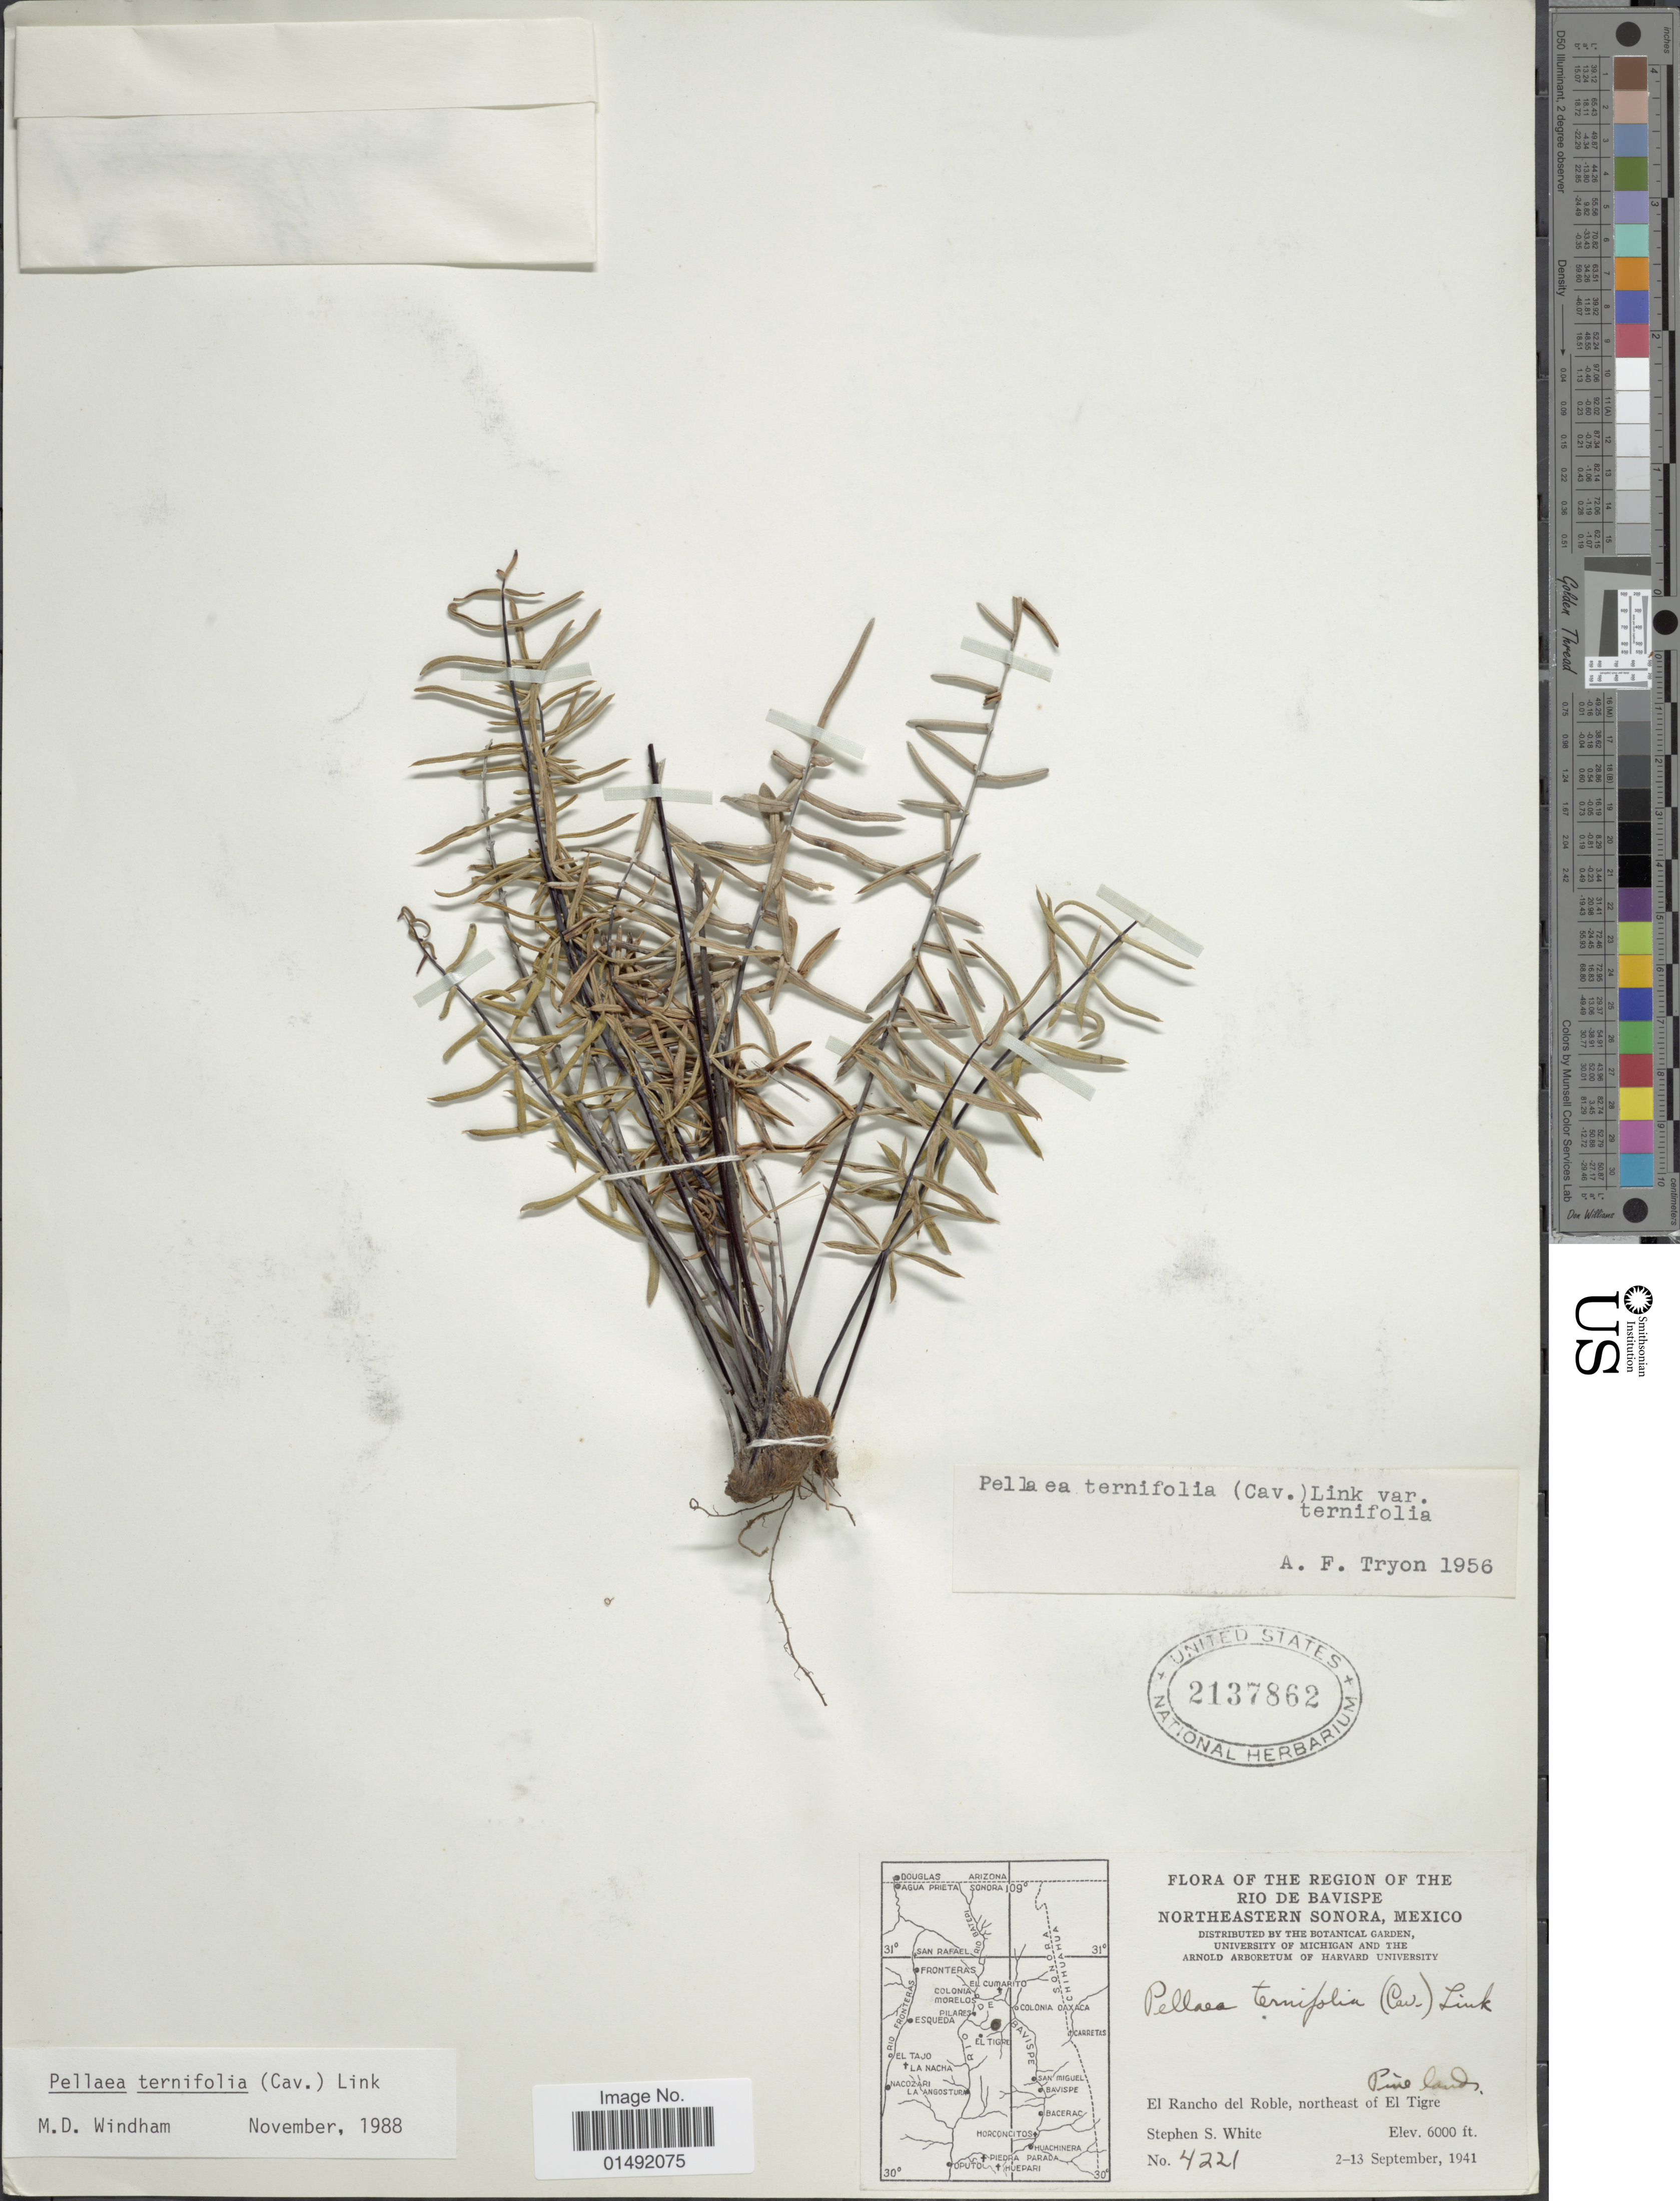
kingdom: Plantae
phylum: Tracheophyta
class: Polypodiopsida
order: Polypodiales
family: Pteridaceae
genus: Pellaea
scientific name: Pellaea ternifolia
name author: (Cav.) Link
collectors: S. S. White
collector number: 4221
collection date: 1941-09-02/1941-09-13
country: Mexico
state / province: Sonora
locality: The Region of the Rio de Bavispe Northeastern Sonora, El rancho del Roble, northeast of El Tigre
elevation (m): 1829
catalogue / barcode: US 2137862